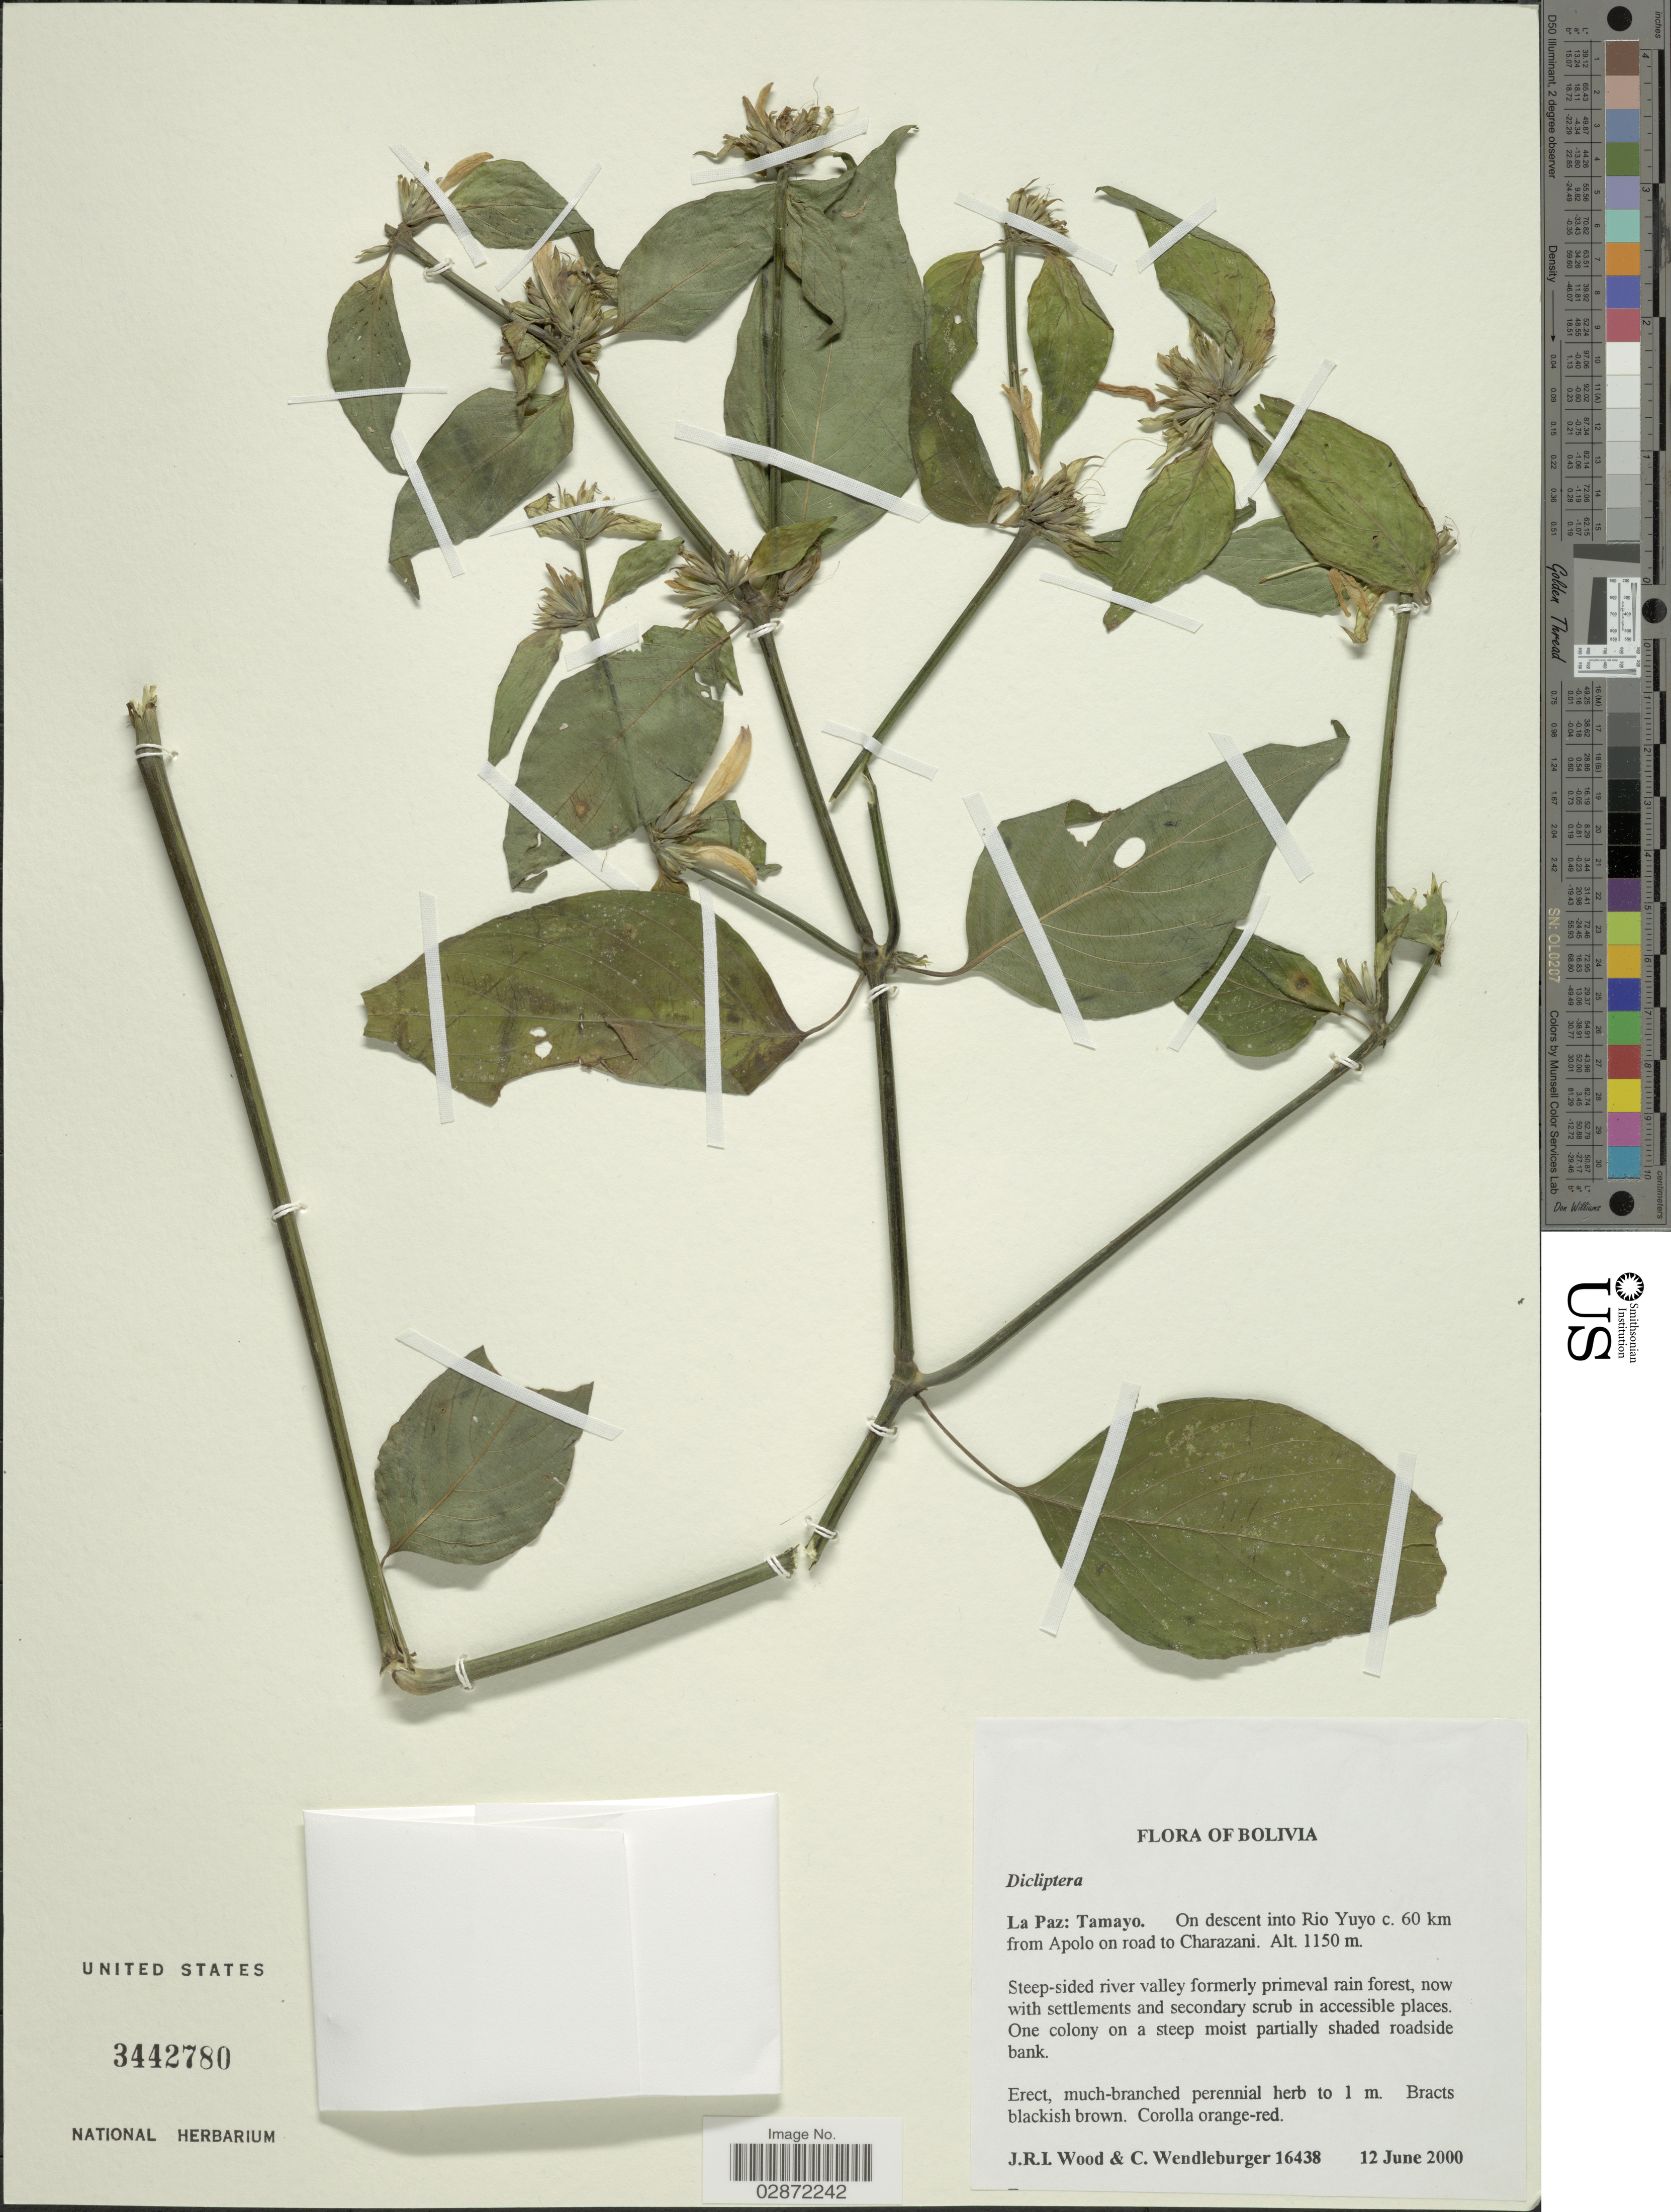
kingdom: Plantae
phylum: Tracheophyta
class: Magnoliopsida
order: Lamiales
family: Acanthaceae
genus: Dicliptera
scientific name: Dicliptera squarrosa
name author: Nees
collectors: J. R. I. Wood & C. Wendleburger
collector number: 16438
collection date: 2000-06-12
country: Bolivia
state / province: La Paz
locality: Tamayo. On descent into Rio Yuyo c. 60 km from Apolo on road to Charazani.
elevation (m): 1150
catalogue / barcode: US 3442780